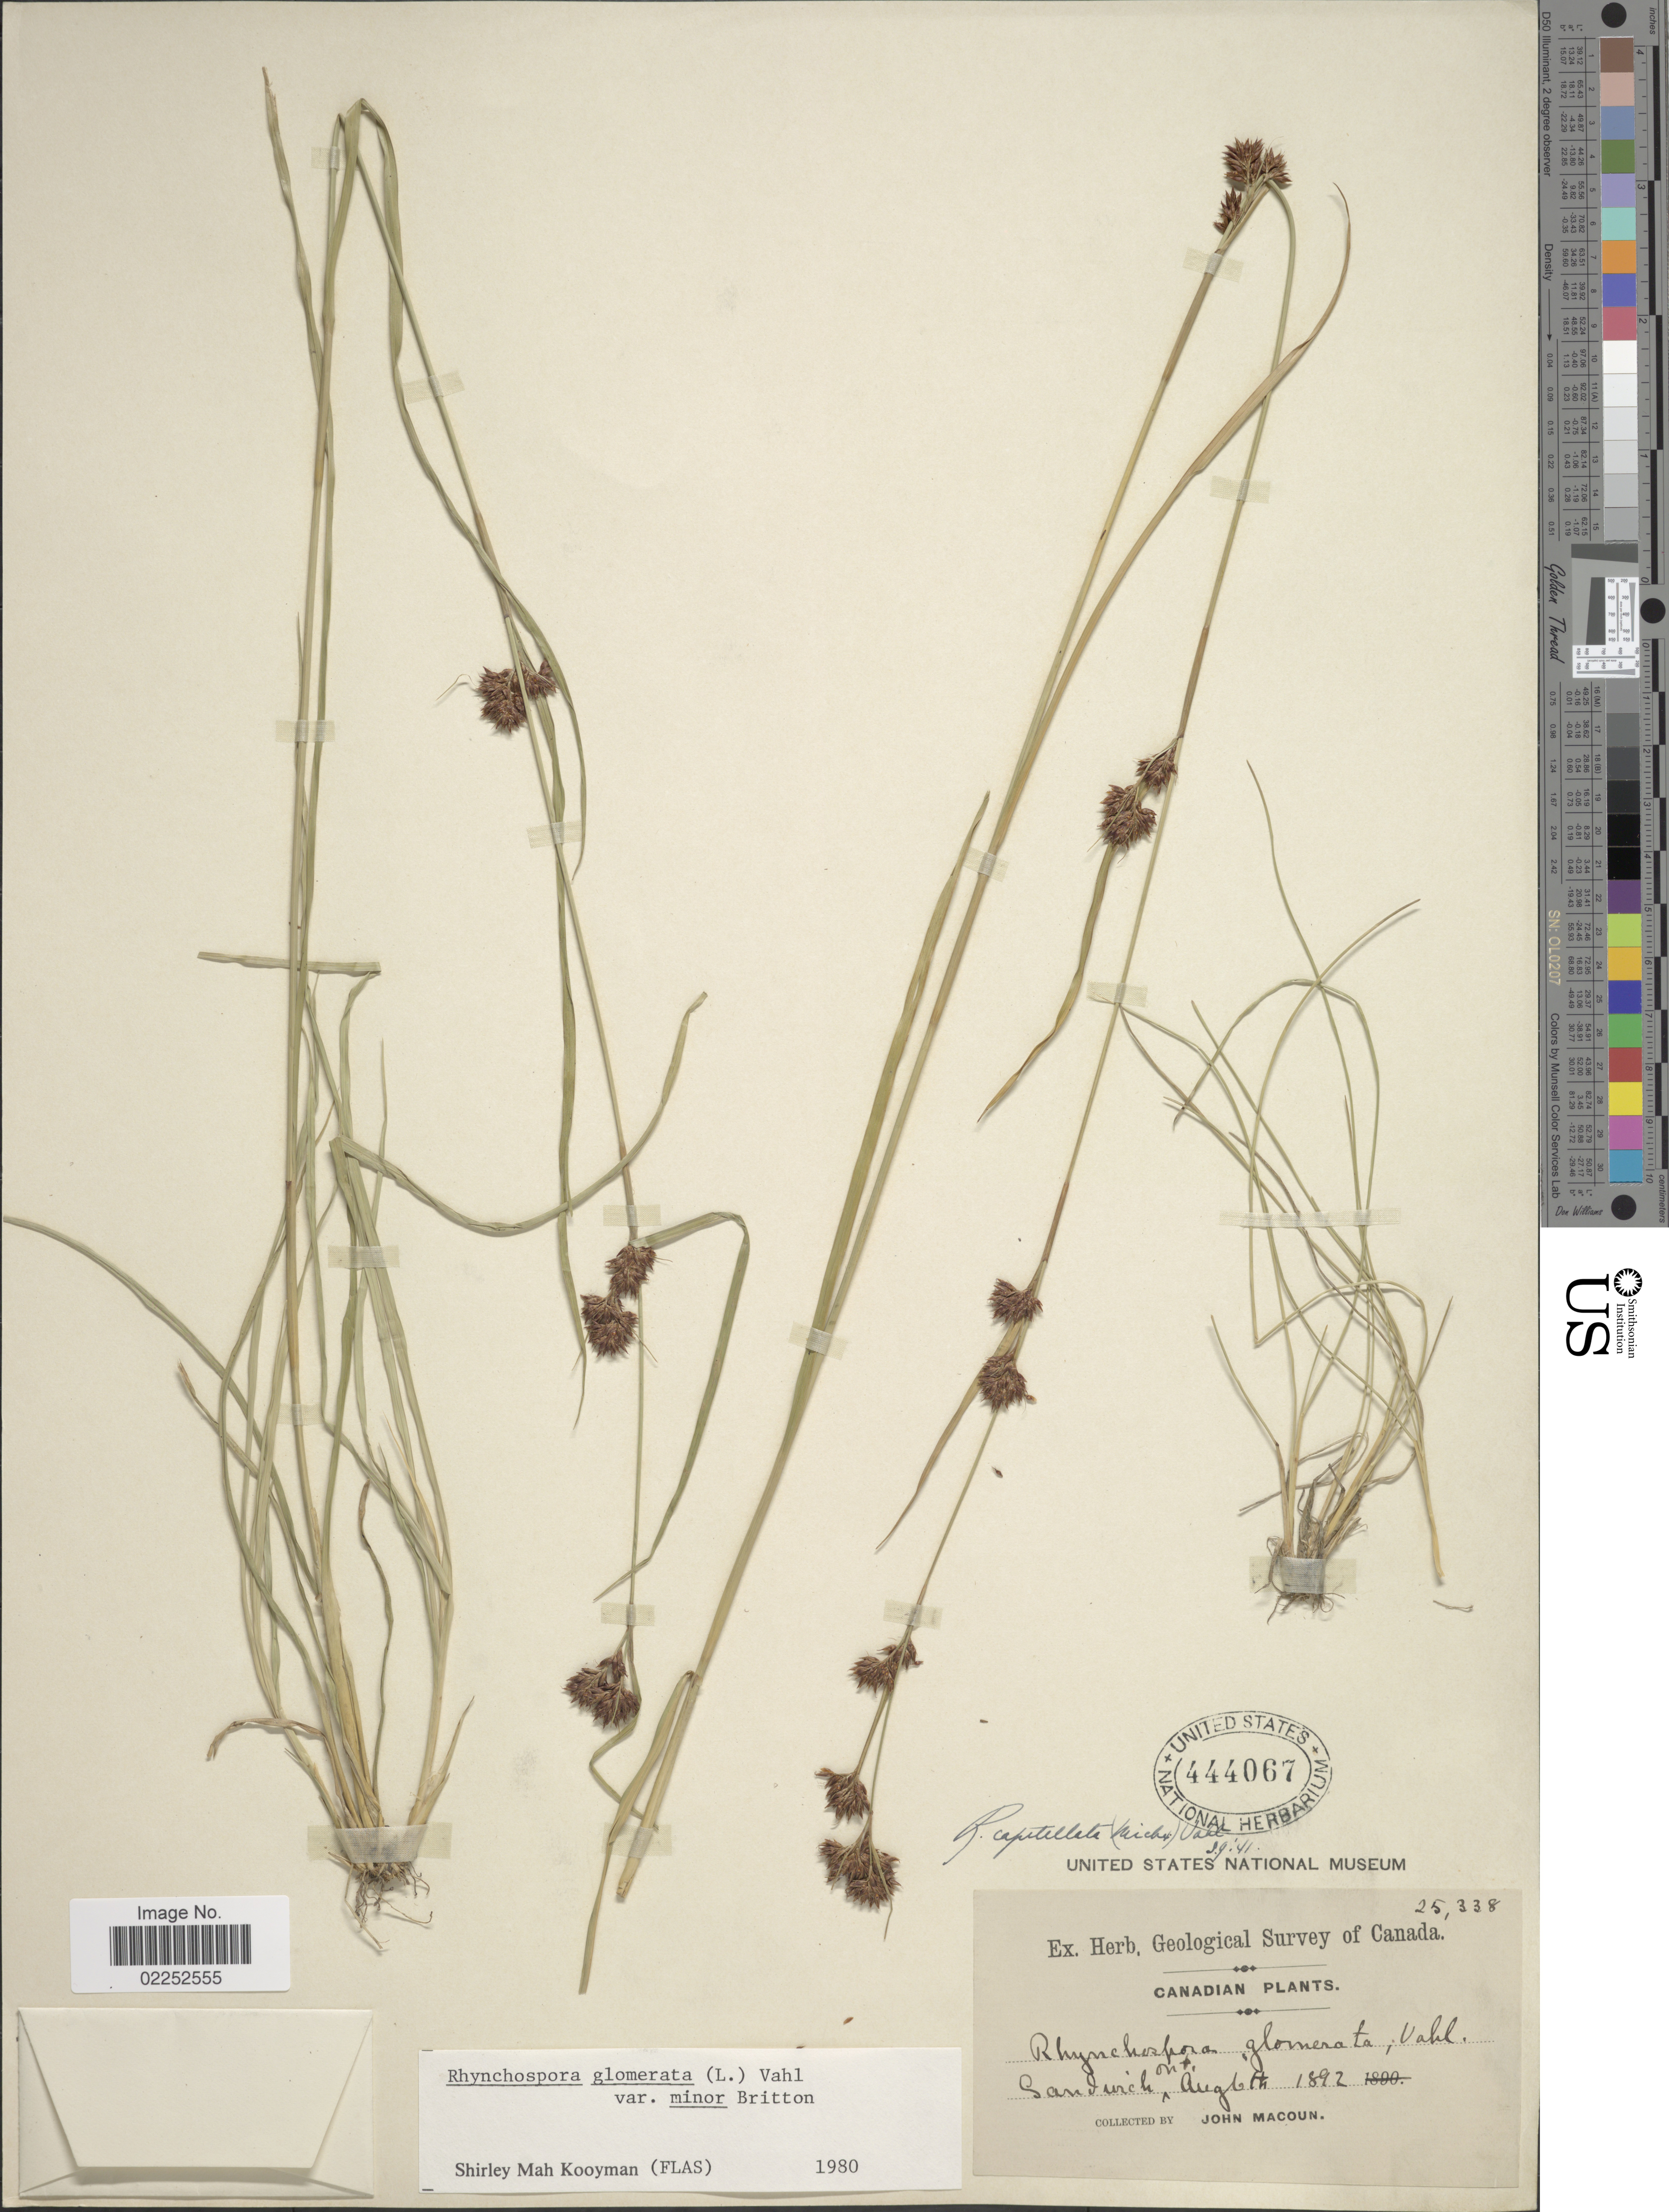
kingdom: Plantae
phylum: Tracheophyta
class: Liliopsida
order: Poales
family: Cyperaceae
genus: Rhynchospora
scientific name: Rhynchospora capitellata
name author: (Michx.) Vahl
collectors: J. Macoun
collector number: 25338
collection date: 1892-08-06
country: Canada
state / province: Ontario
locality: Sandwich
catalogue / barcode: US 444067